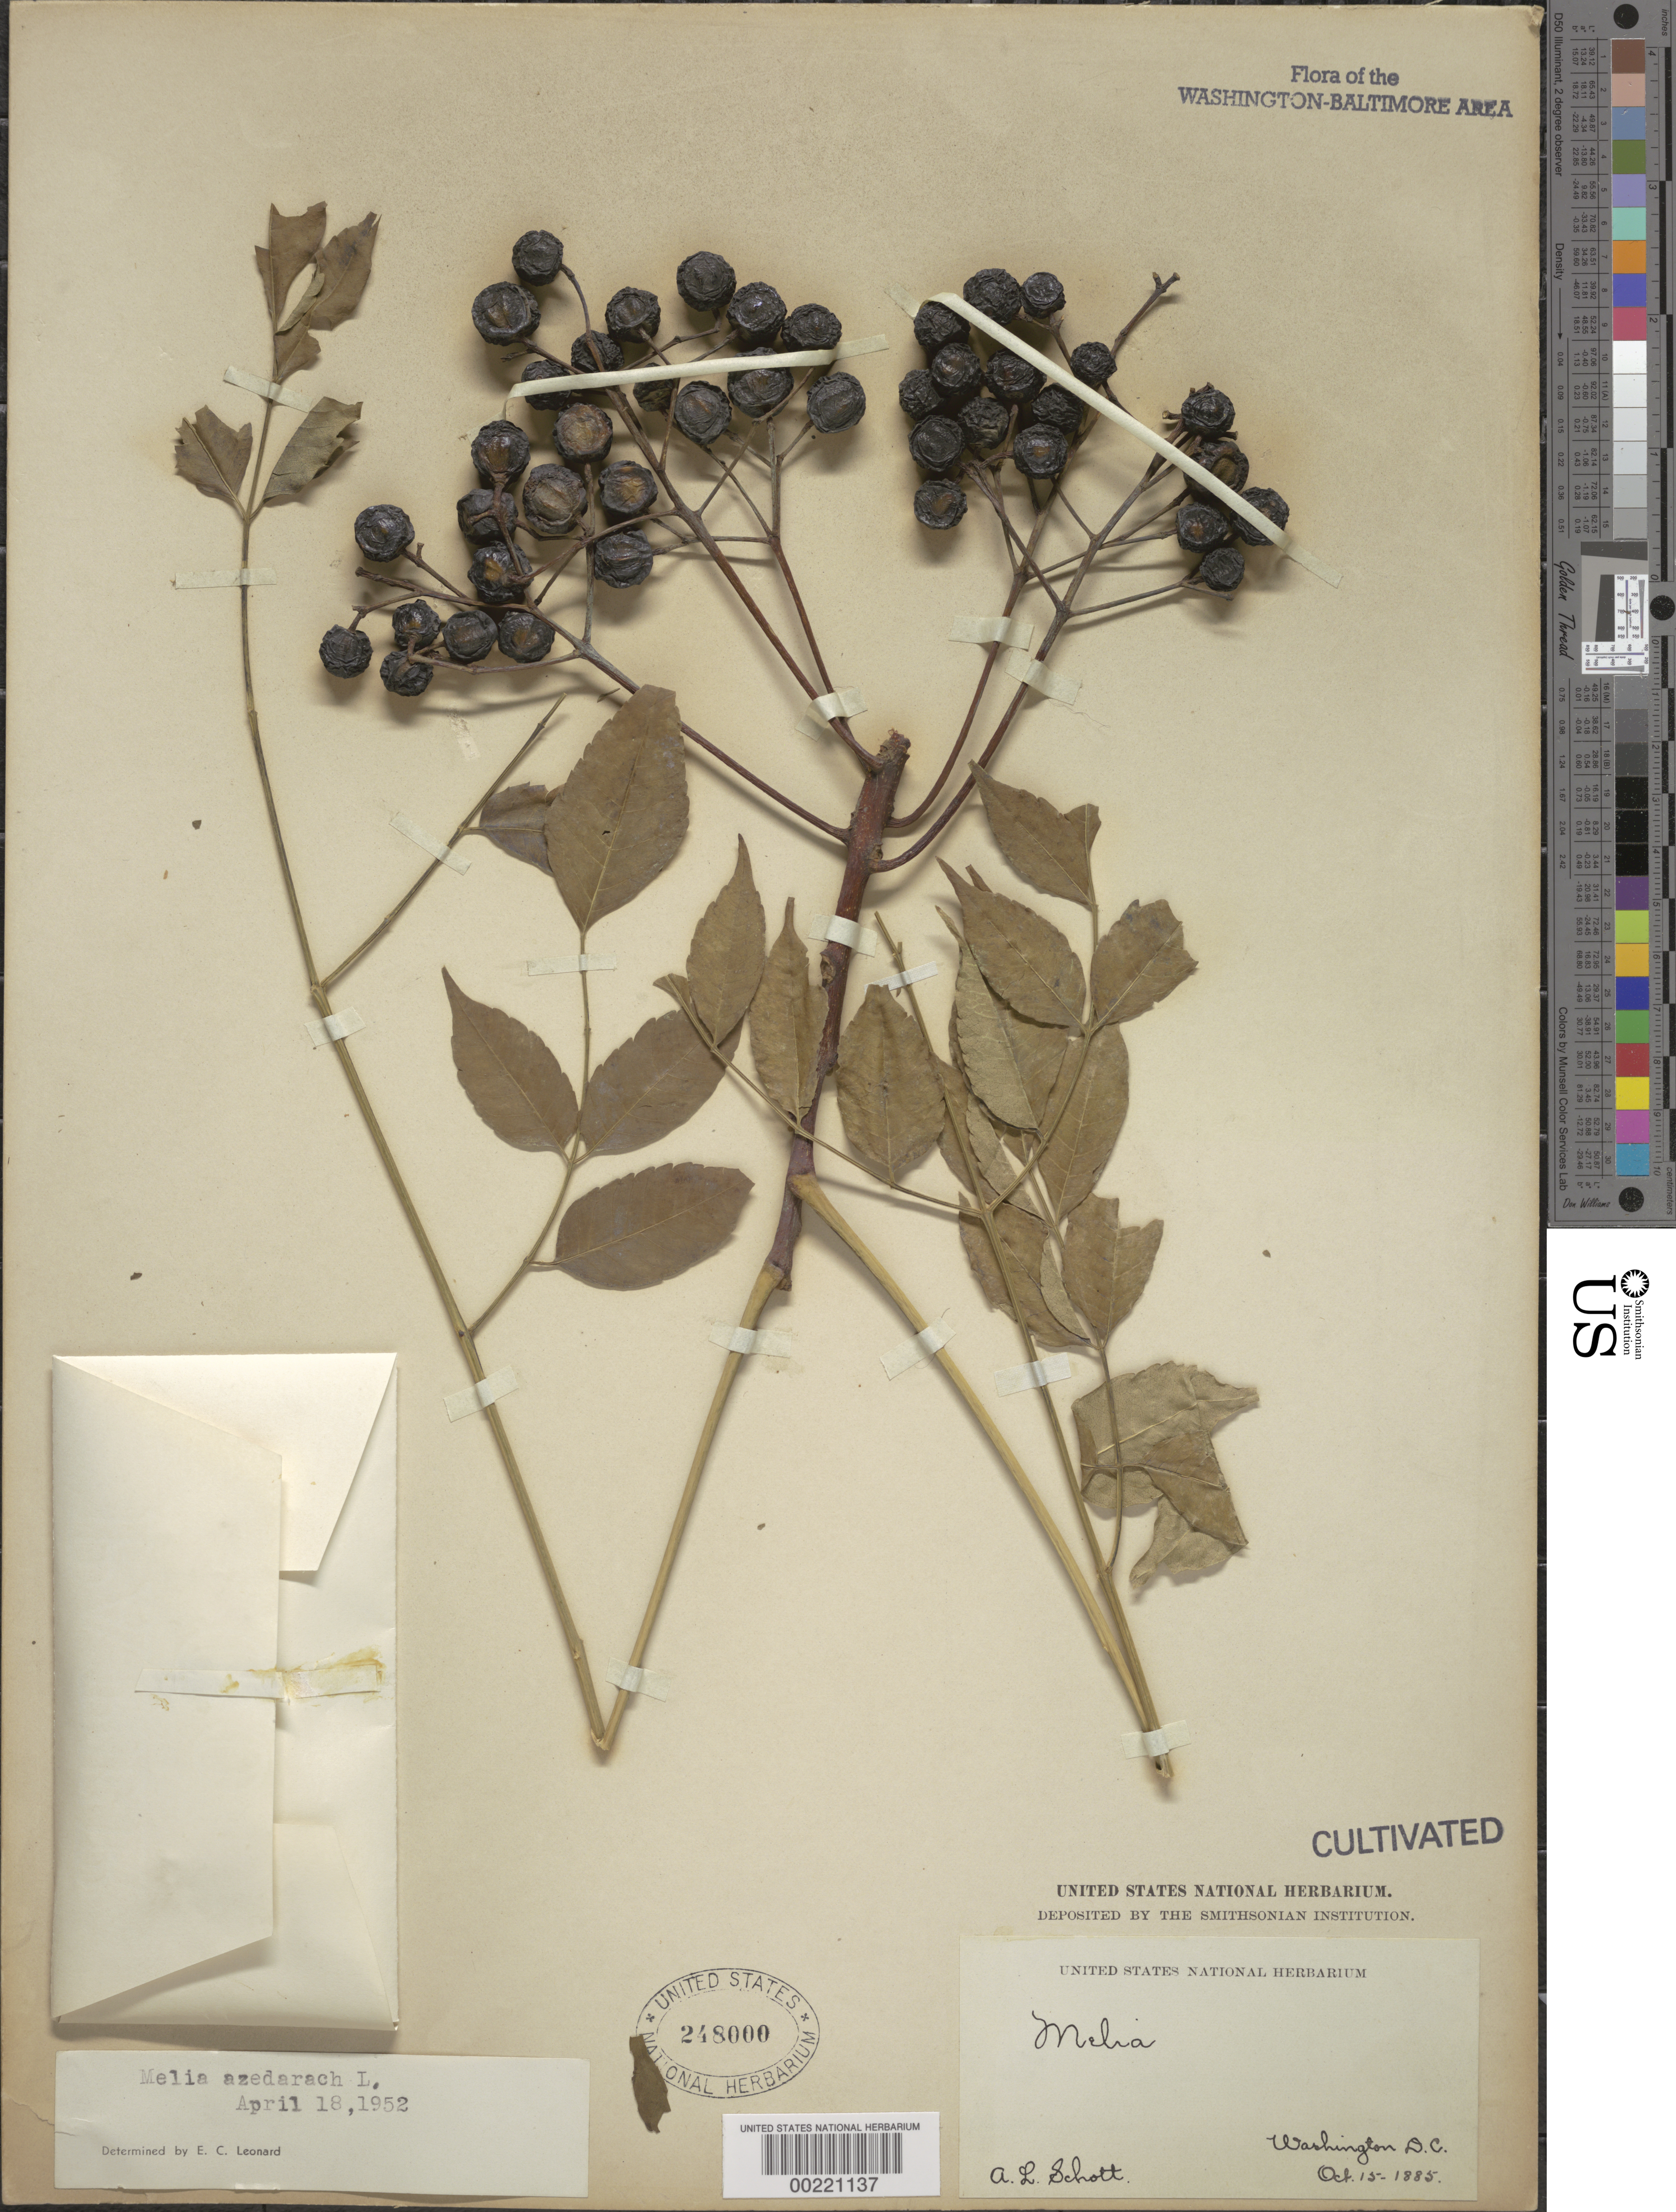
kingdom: Plantae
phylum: Tracheophyta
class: Magnoliopsida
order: Sapindales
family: Meliaceae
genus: Melia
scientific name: Melia azedarach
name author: L.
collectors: A. L. Schott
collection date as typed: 15 Oct 1885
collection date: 1885-10-15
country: United States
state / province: District of Columbia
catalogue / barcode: US 248000